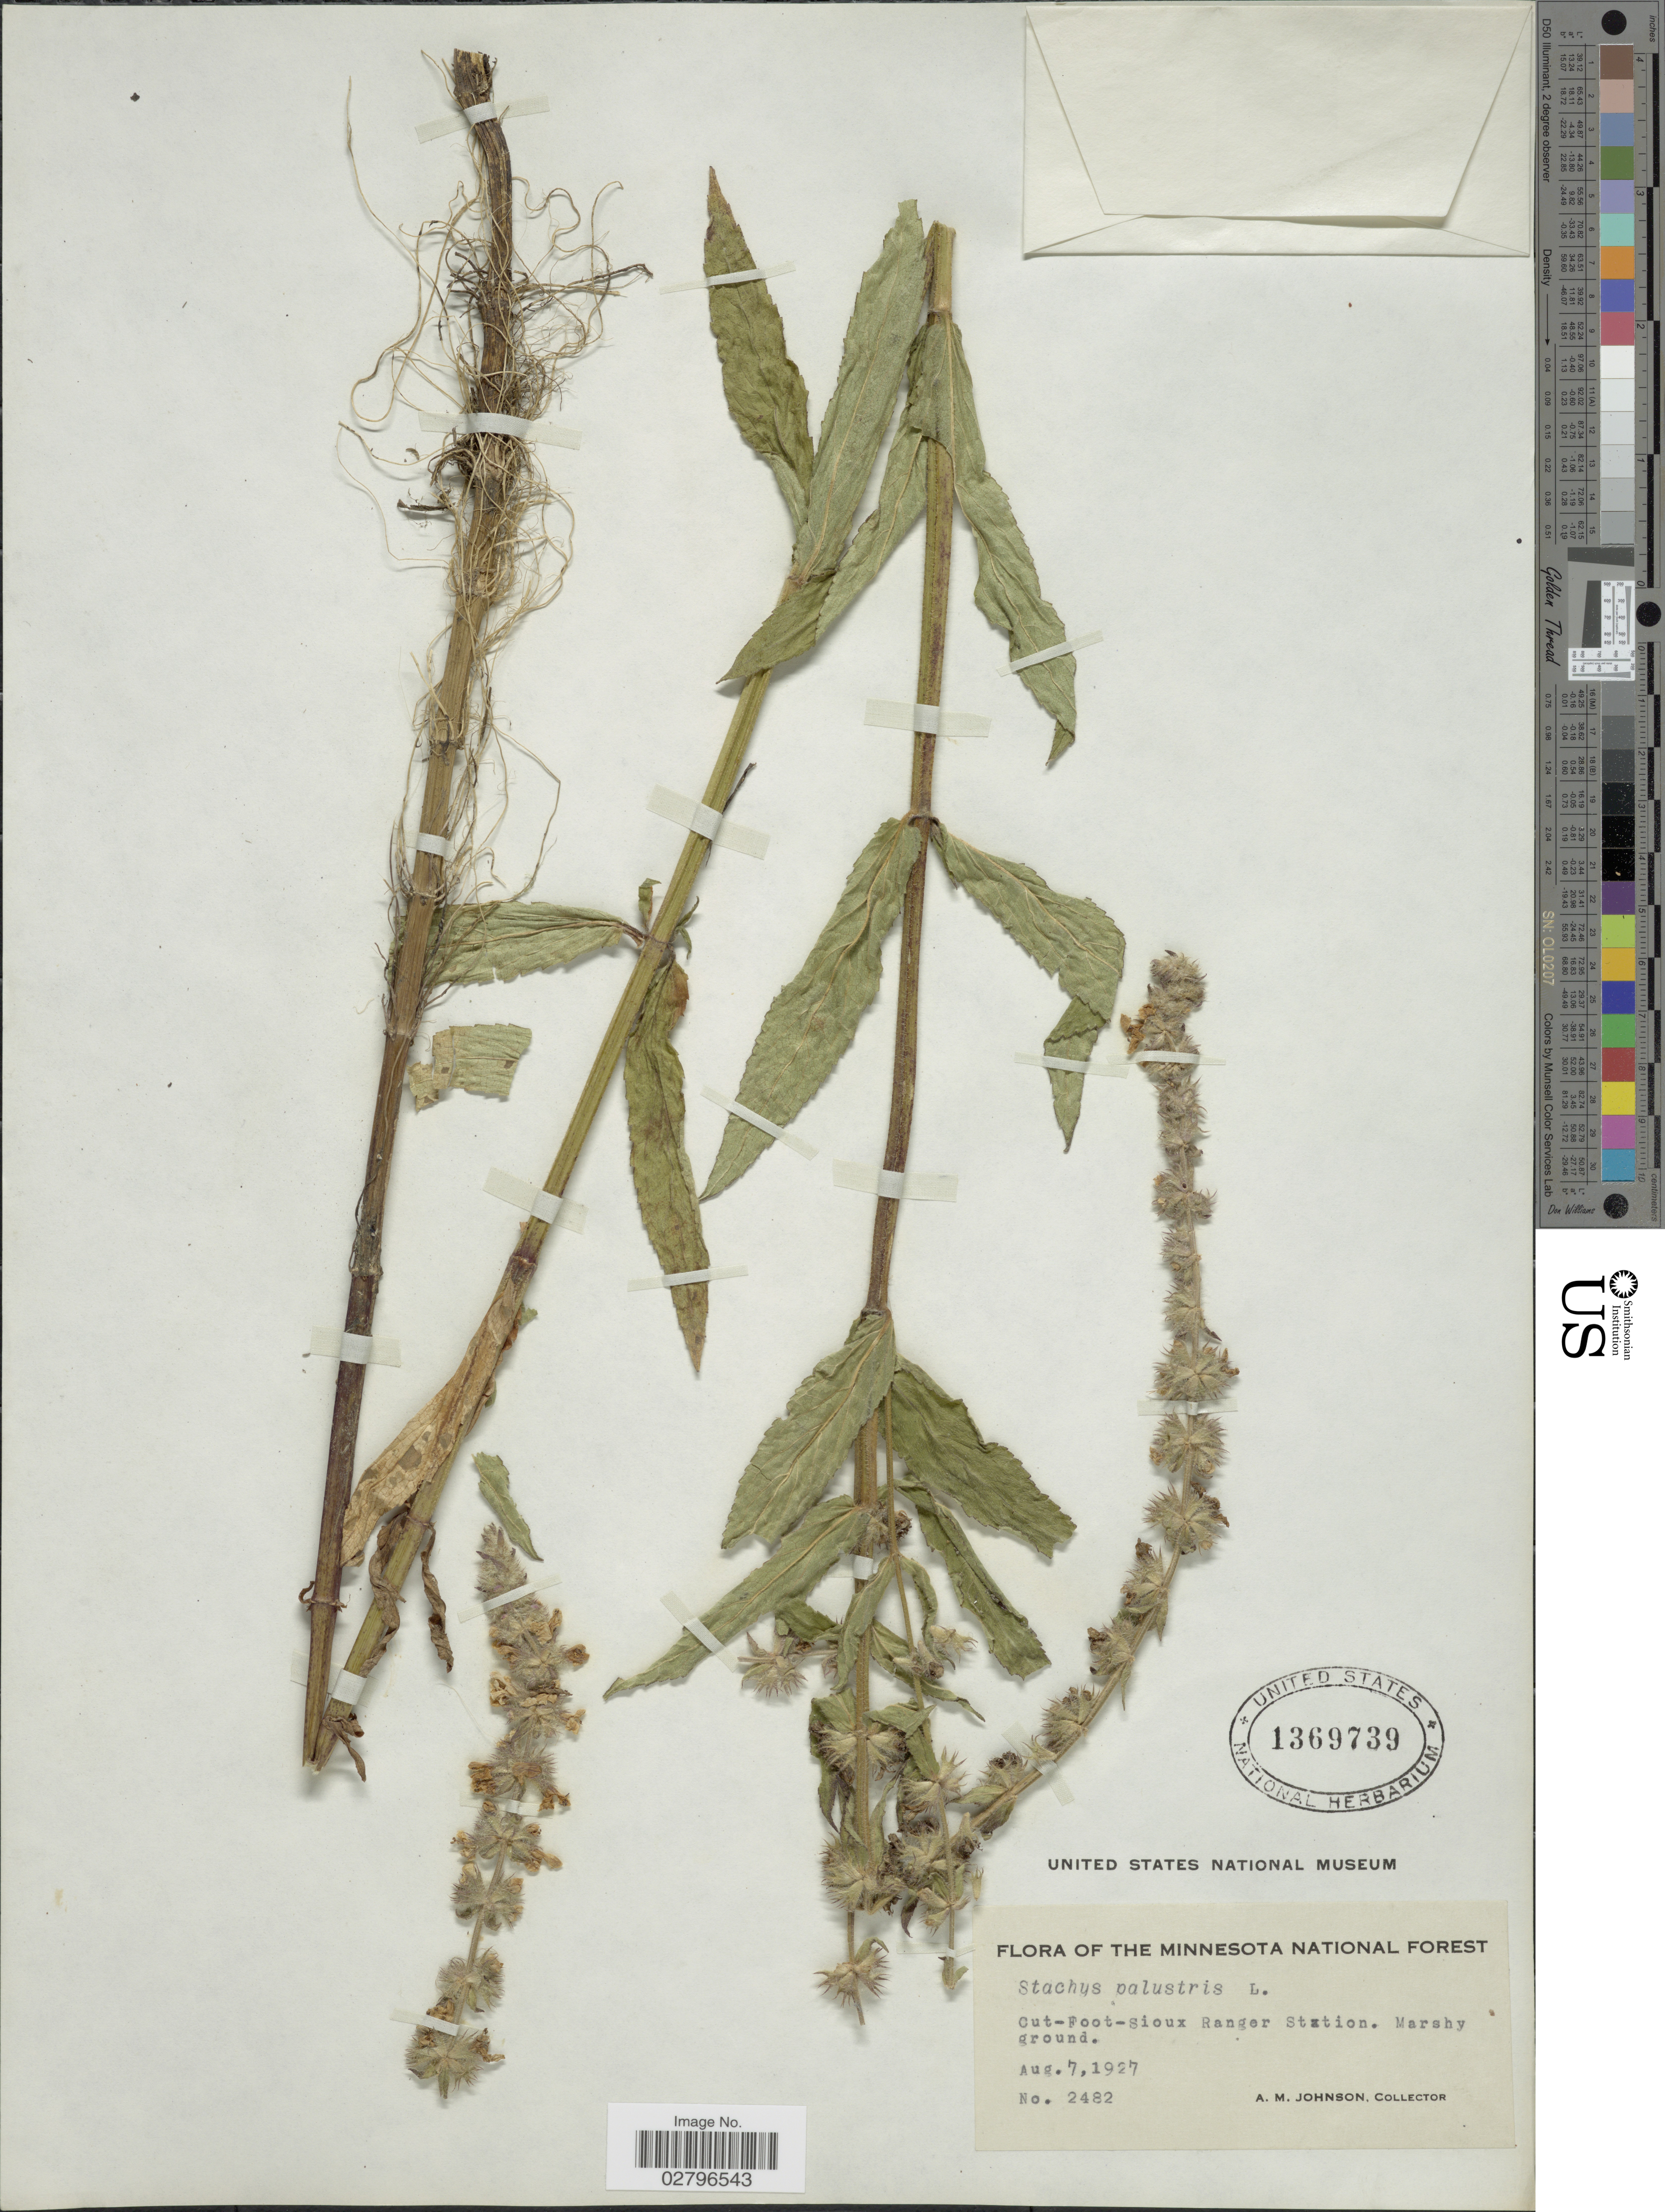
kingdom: Plantae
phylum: Tracheophyta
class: Magnoliopsida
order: Lamiales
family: Lamiaceae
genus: Stachys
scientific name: Stachys palustris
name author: L.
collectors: A. M. Johnson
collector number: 2482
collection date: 1927-08-07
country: United States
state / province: Minnesota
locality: Minnesota National Forest. Cut-Foot-Sioux Ranger Station.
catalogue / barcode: US 1369739